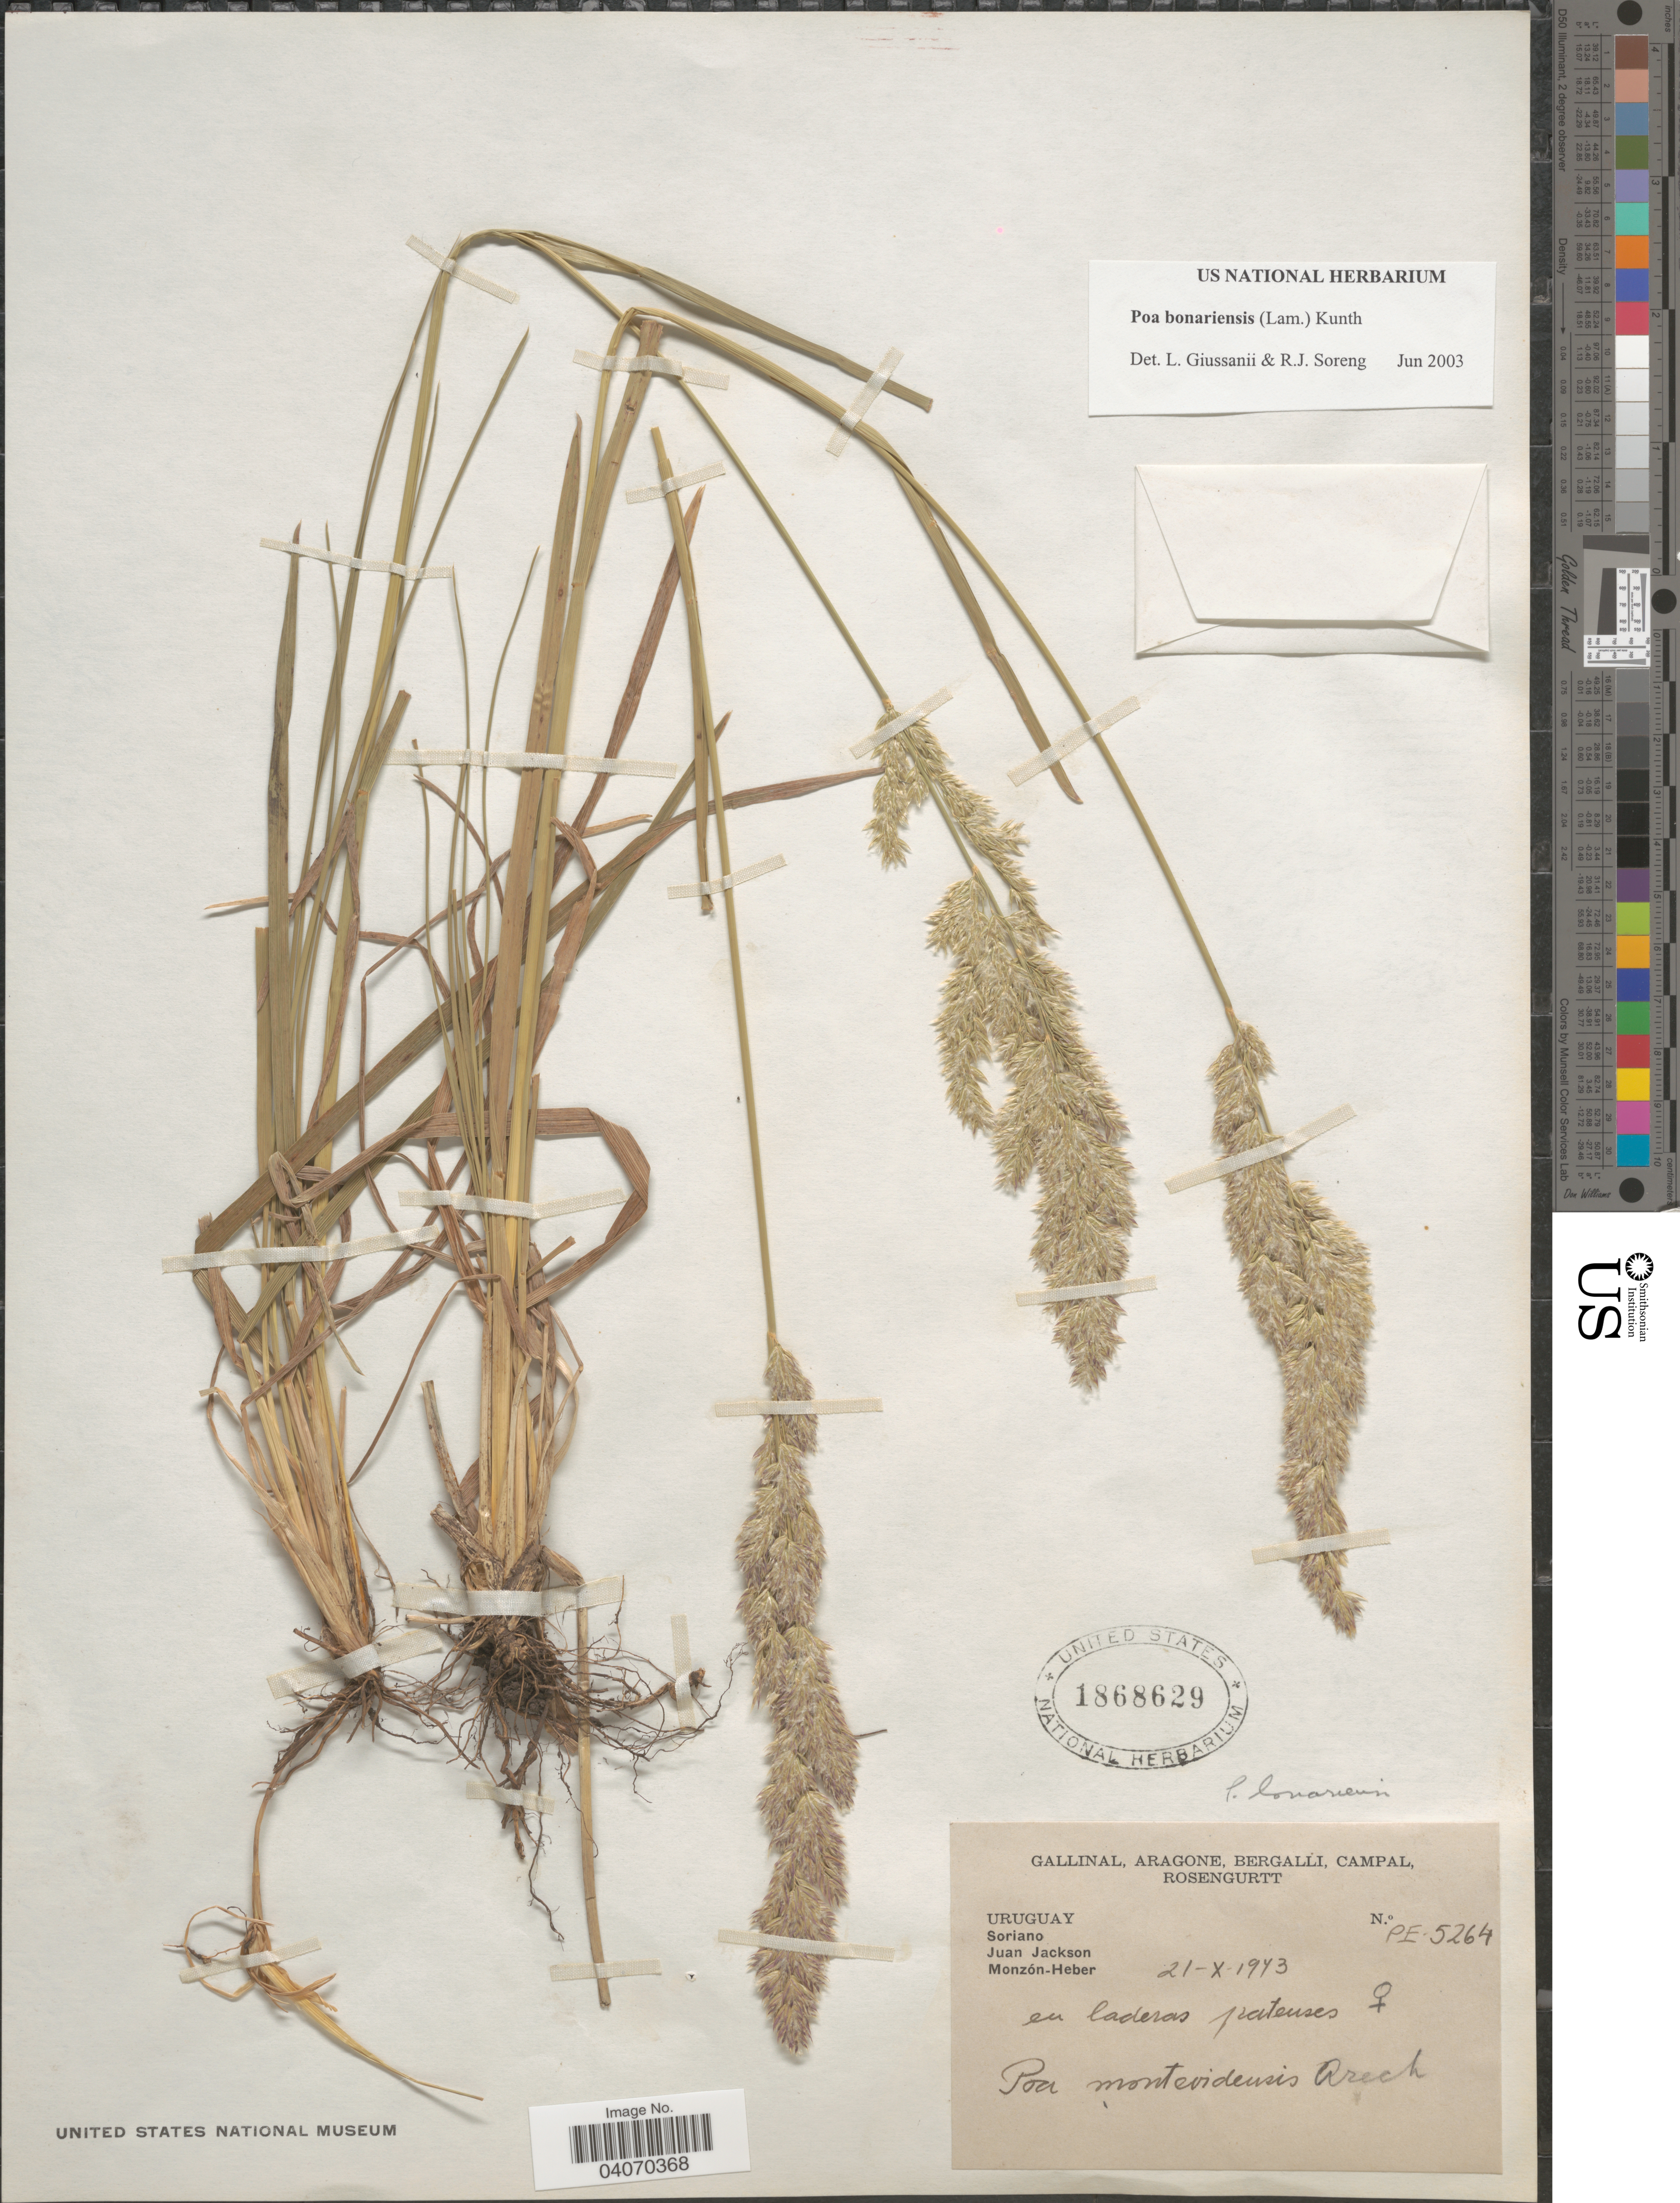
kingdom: Plantae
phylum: Tracheophyta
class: Liliopsida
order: Poales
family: Poaceae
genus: Poa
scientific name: Poa bonariensis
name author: (Lam.) Kunth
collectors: J. Jackson & Monzon-Heber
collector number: PE-5264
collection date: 1943-10-21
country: Uruguay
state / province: Soriano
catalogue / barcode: US 1868629